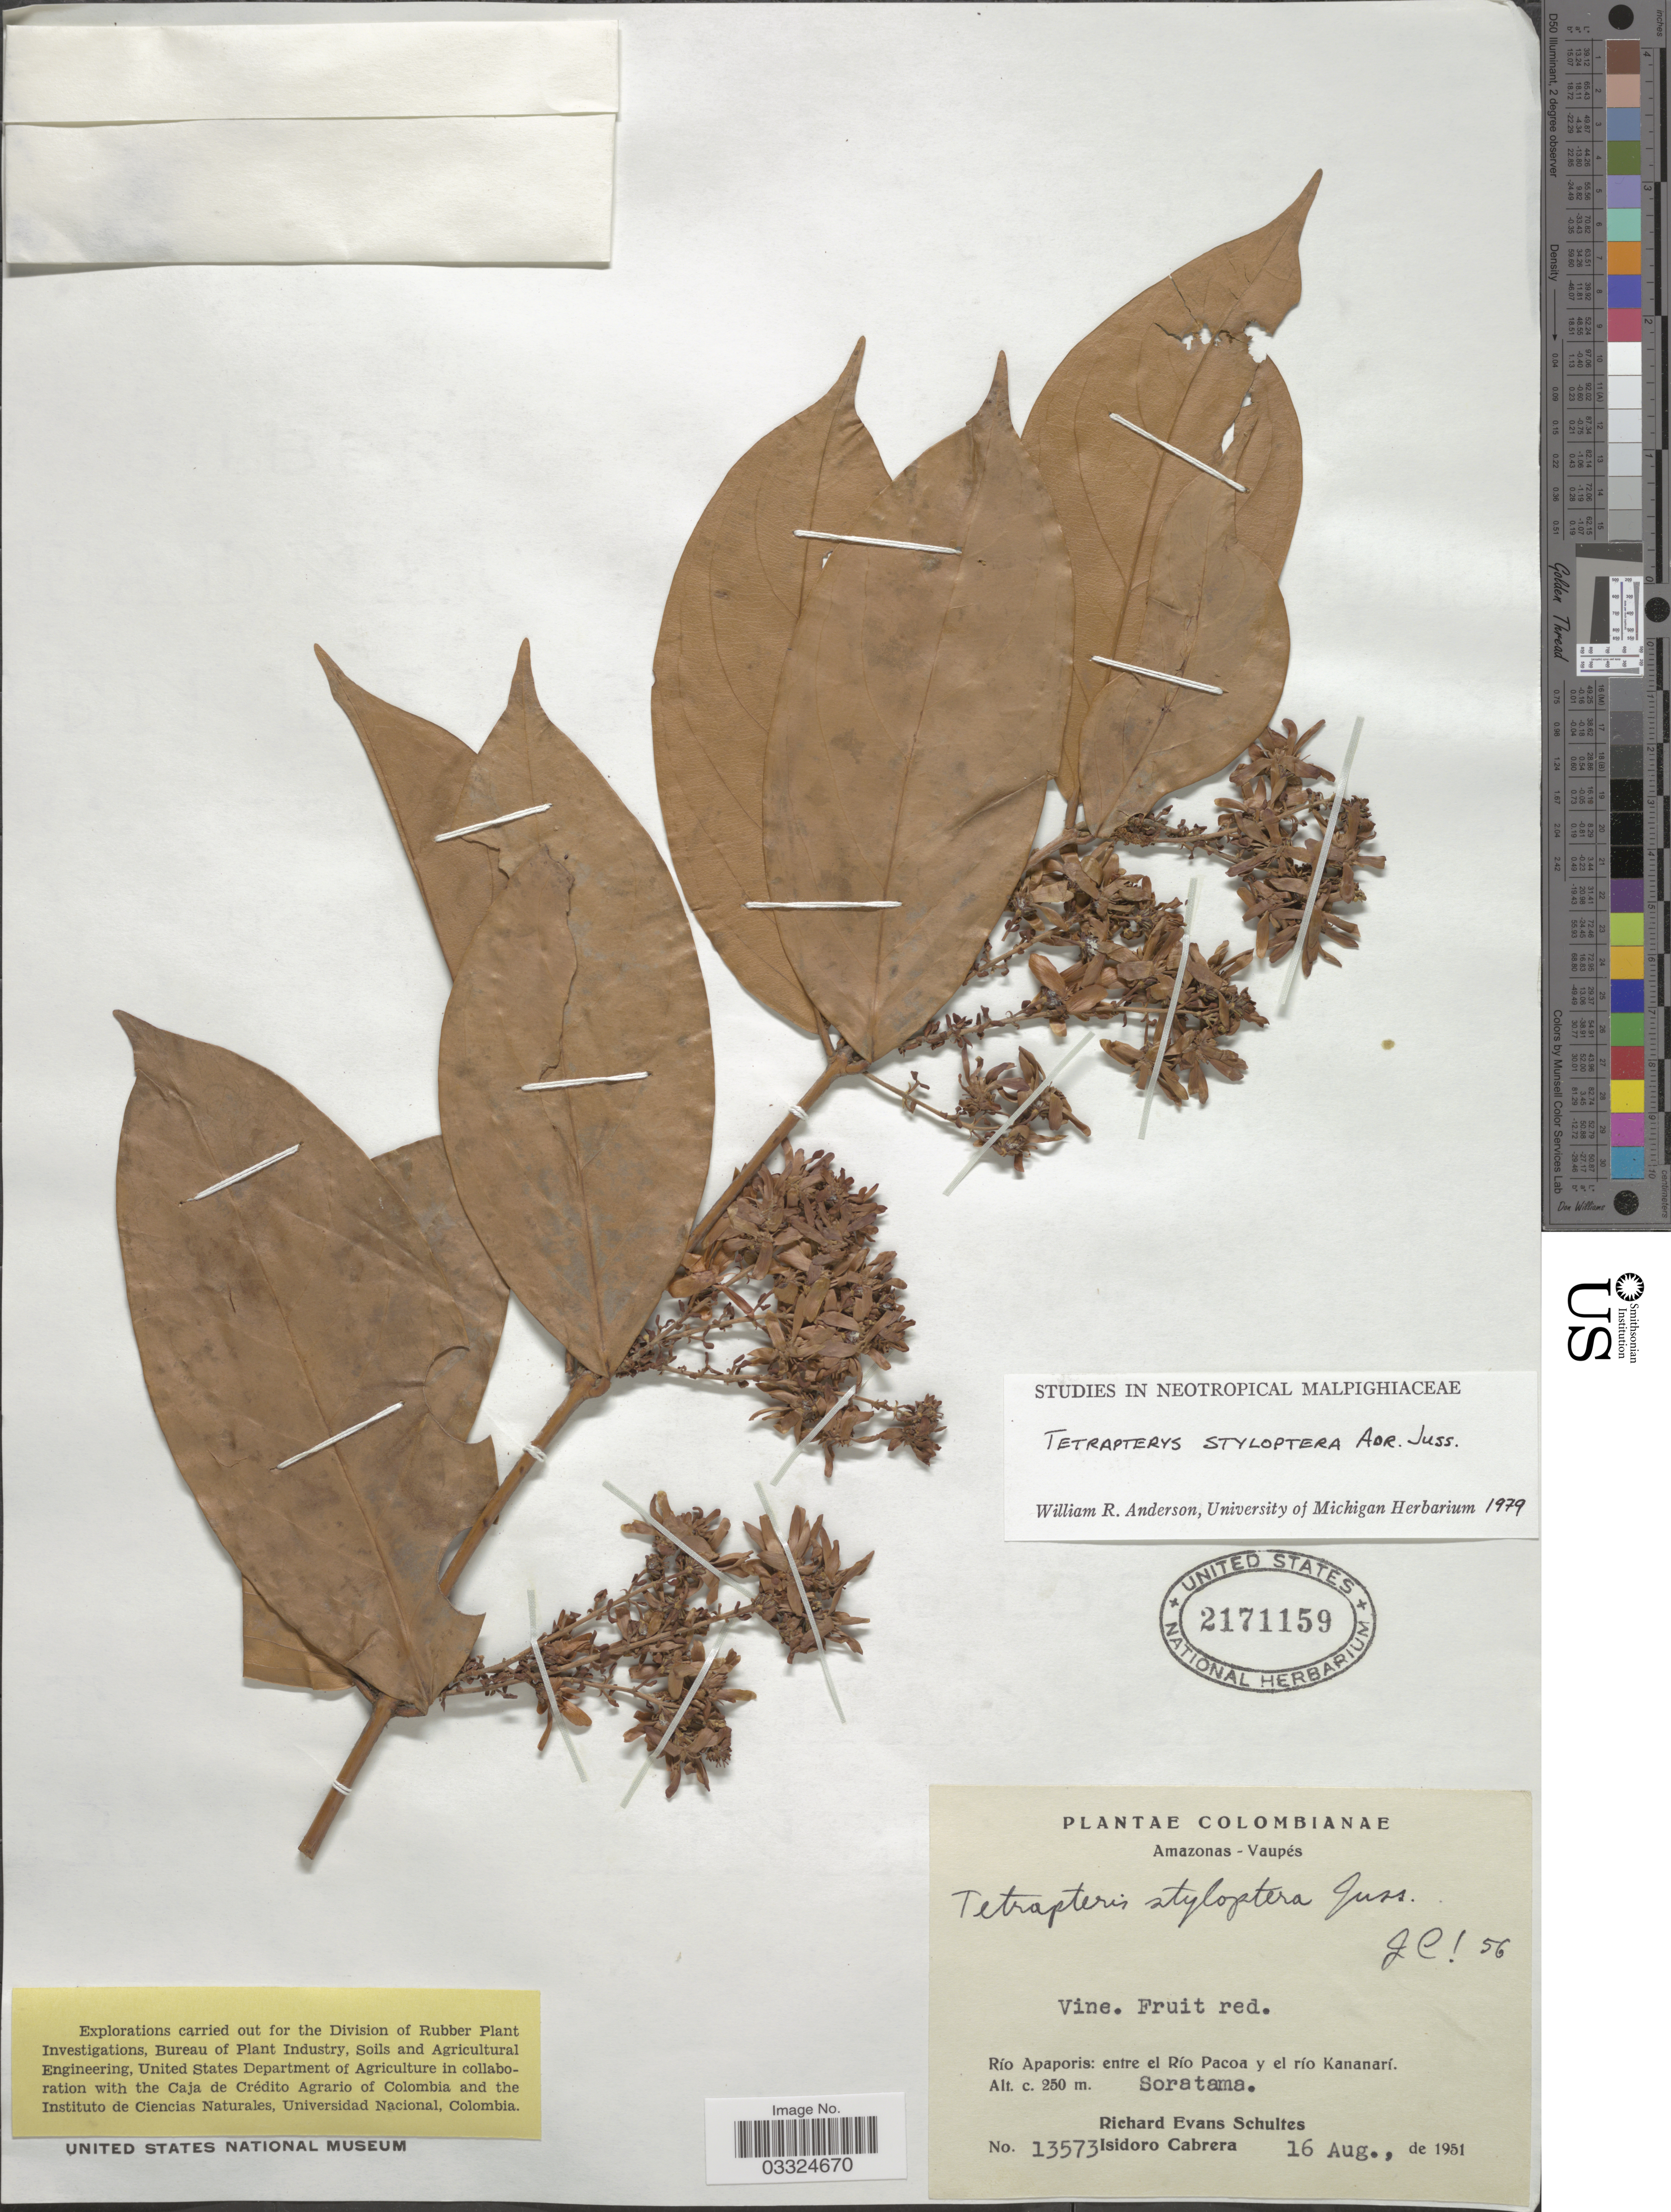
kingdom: Plantae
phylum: Tracheophyta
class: Magnoliopsida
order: Malpighiales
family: Malpighiaceae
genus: Glicophyllum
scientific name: Glicophyllum stylopterum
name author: (A. Juss.) R.F. Almeida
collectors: R. E. Schultes & I. Cabrera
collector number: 13573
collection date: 1951-08-16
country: Colombia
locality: Amazonas - Vaupés. Río Apaporis: entre el Río Pacoa y el río Kananarí. Soratama.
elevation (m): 250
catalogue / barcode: US 2171159